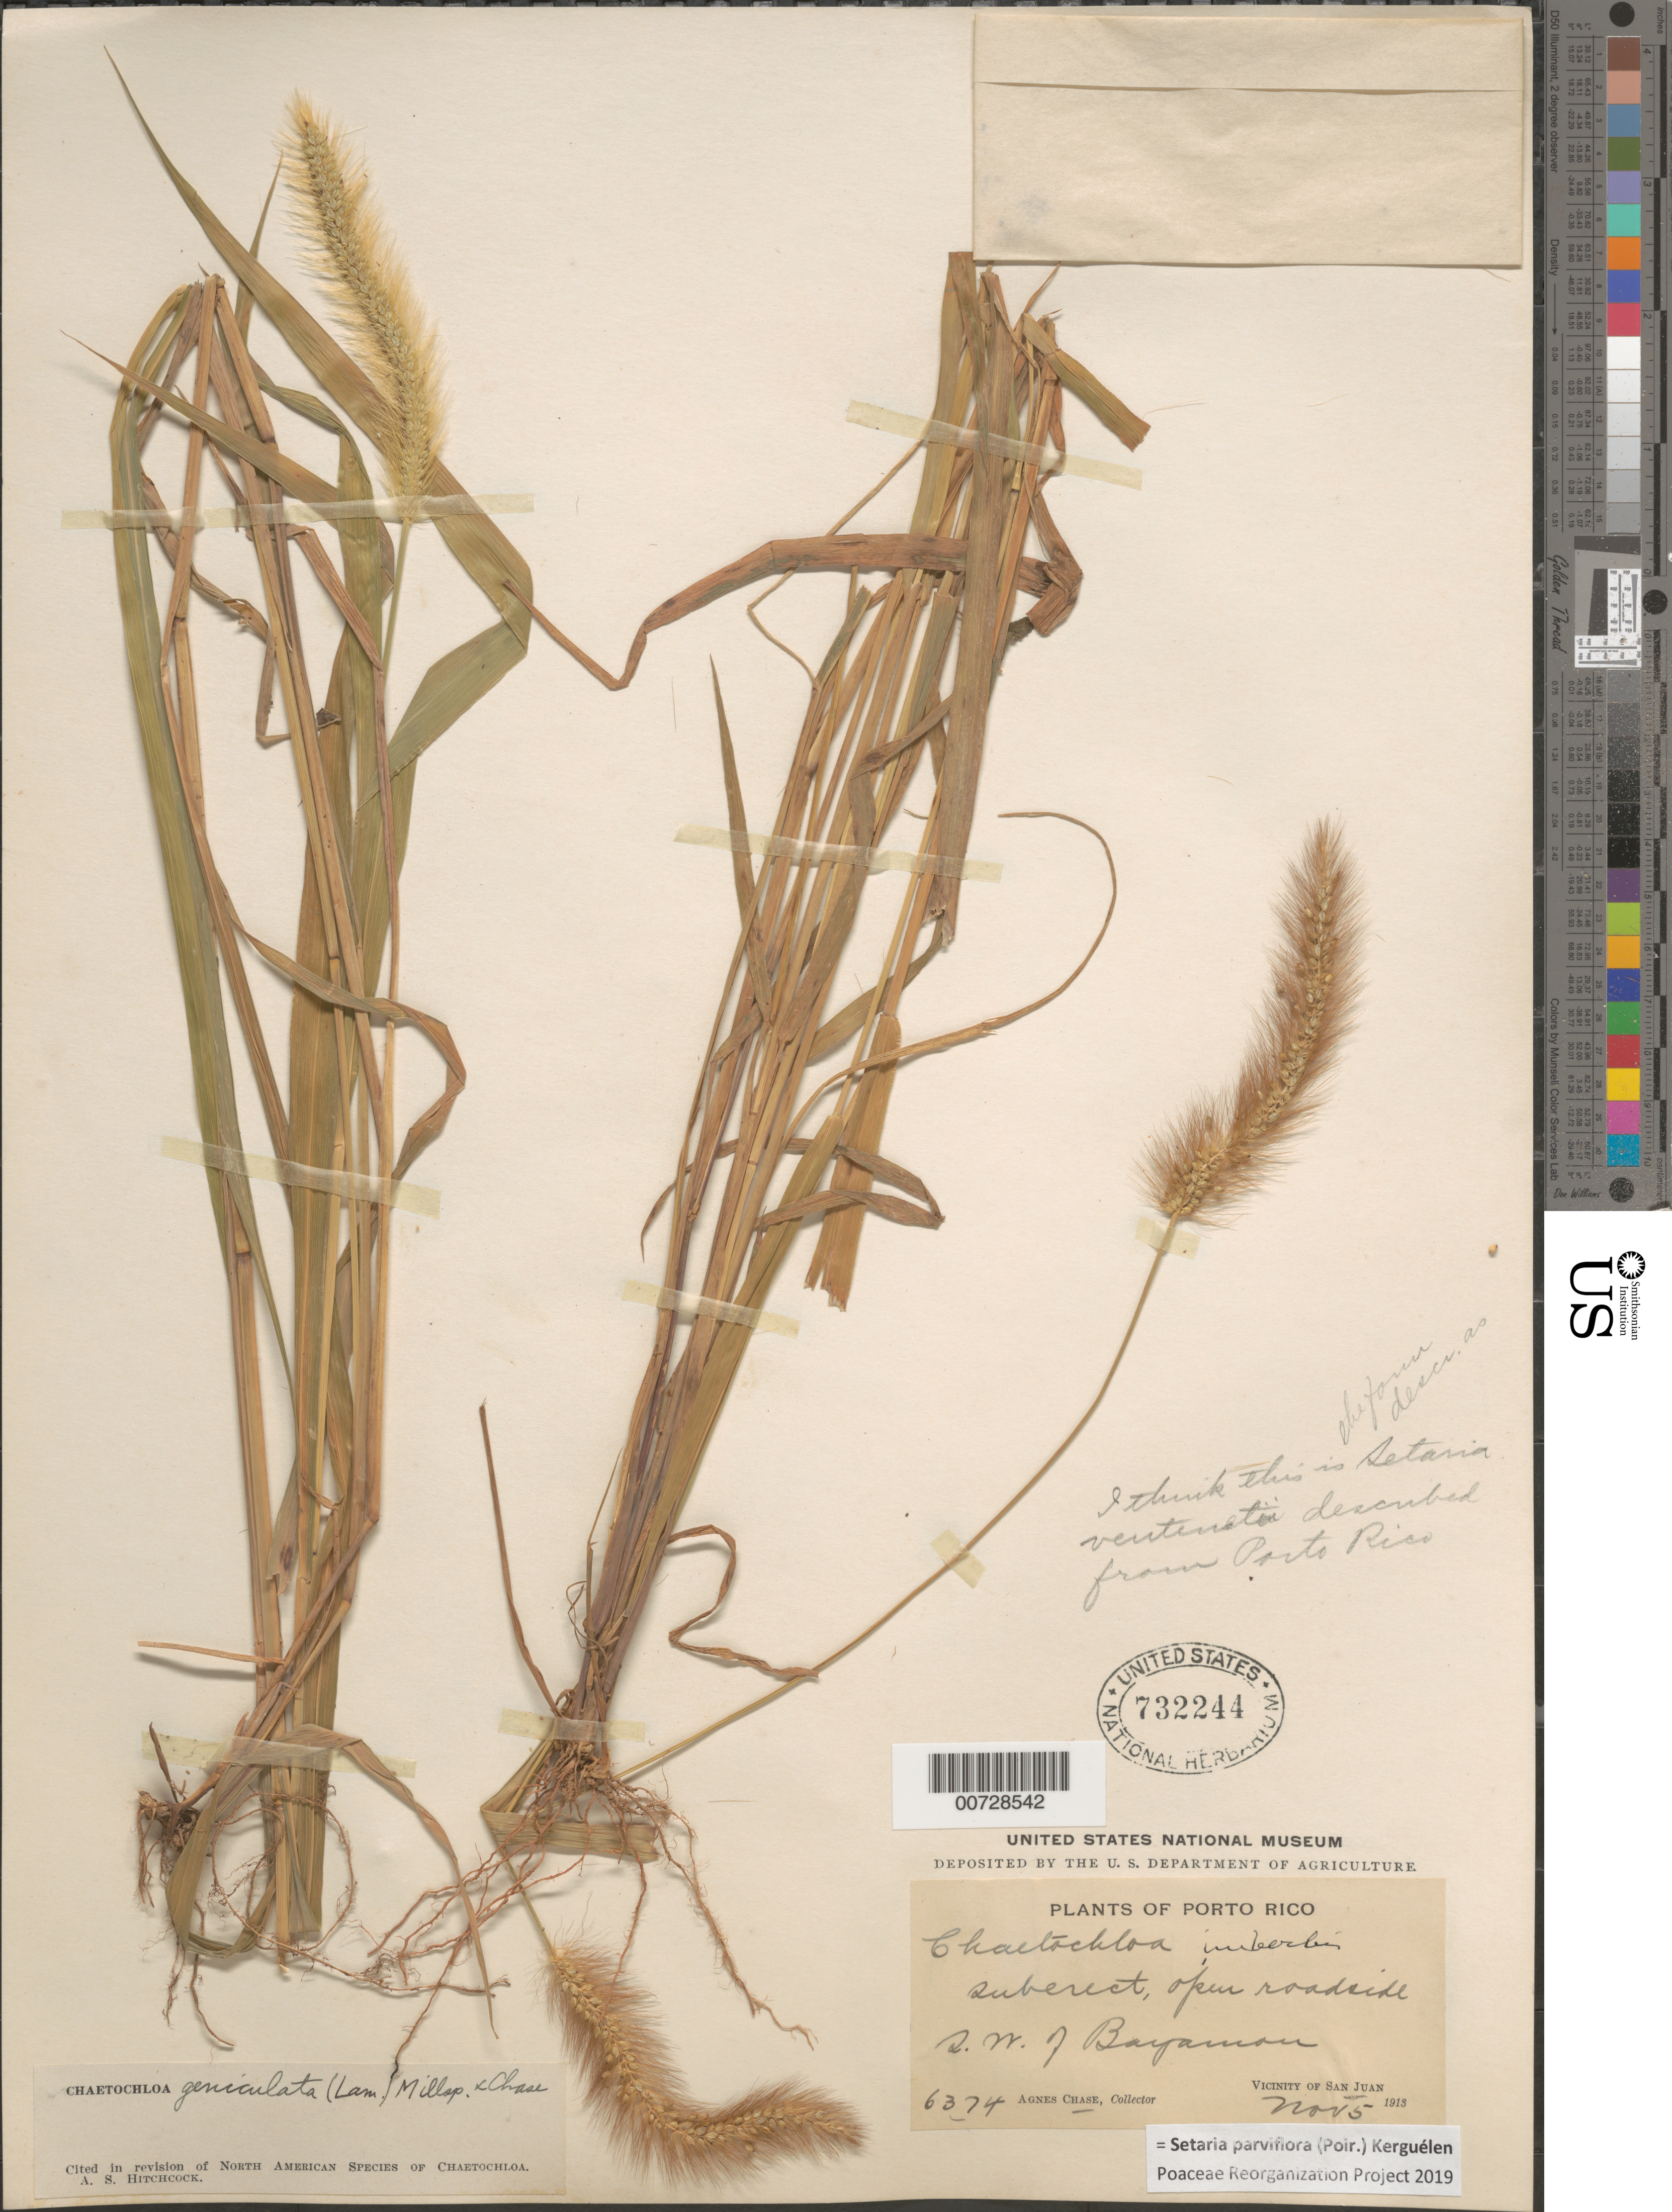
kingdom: Plantae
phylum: Tracheophyta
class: Liliopsida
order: Poales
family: Poaceae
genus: Setaria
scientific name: Setaria parviflora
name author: (Poir.) Kerguélen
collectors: A. Chase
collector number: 6374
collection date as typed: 05 Nov 1913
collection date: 1913-11-05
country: Puerto Rico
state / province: Bayamón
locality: Bayamon, SW of; San Juan, vic of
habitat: Open roadside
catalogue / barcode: US 732244